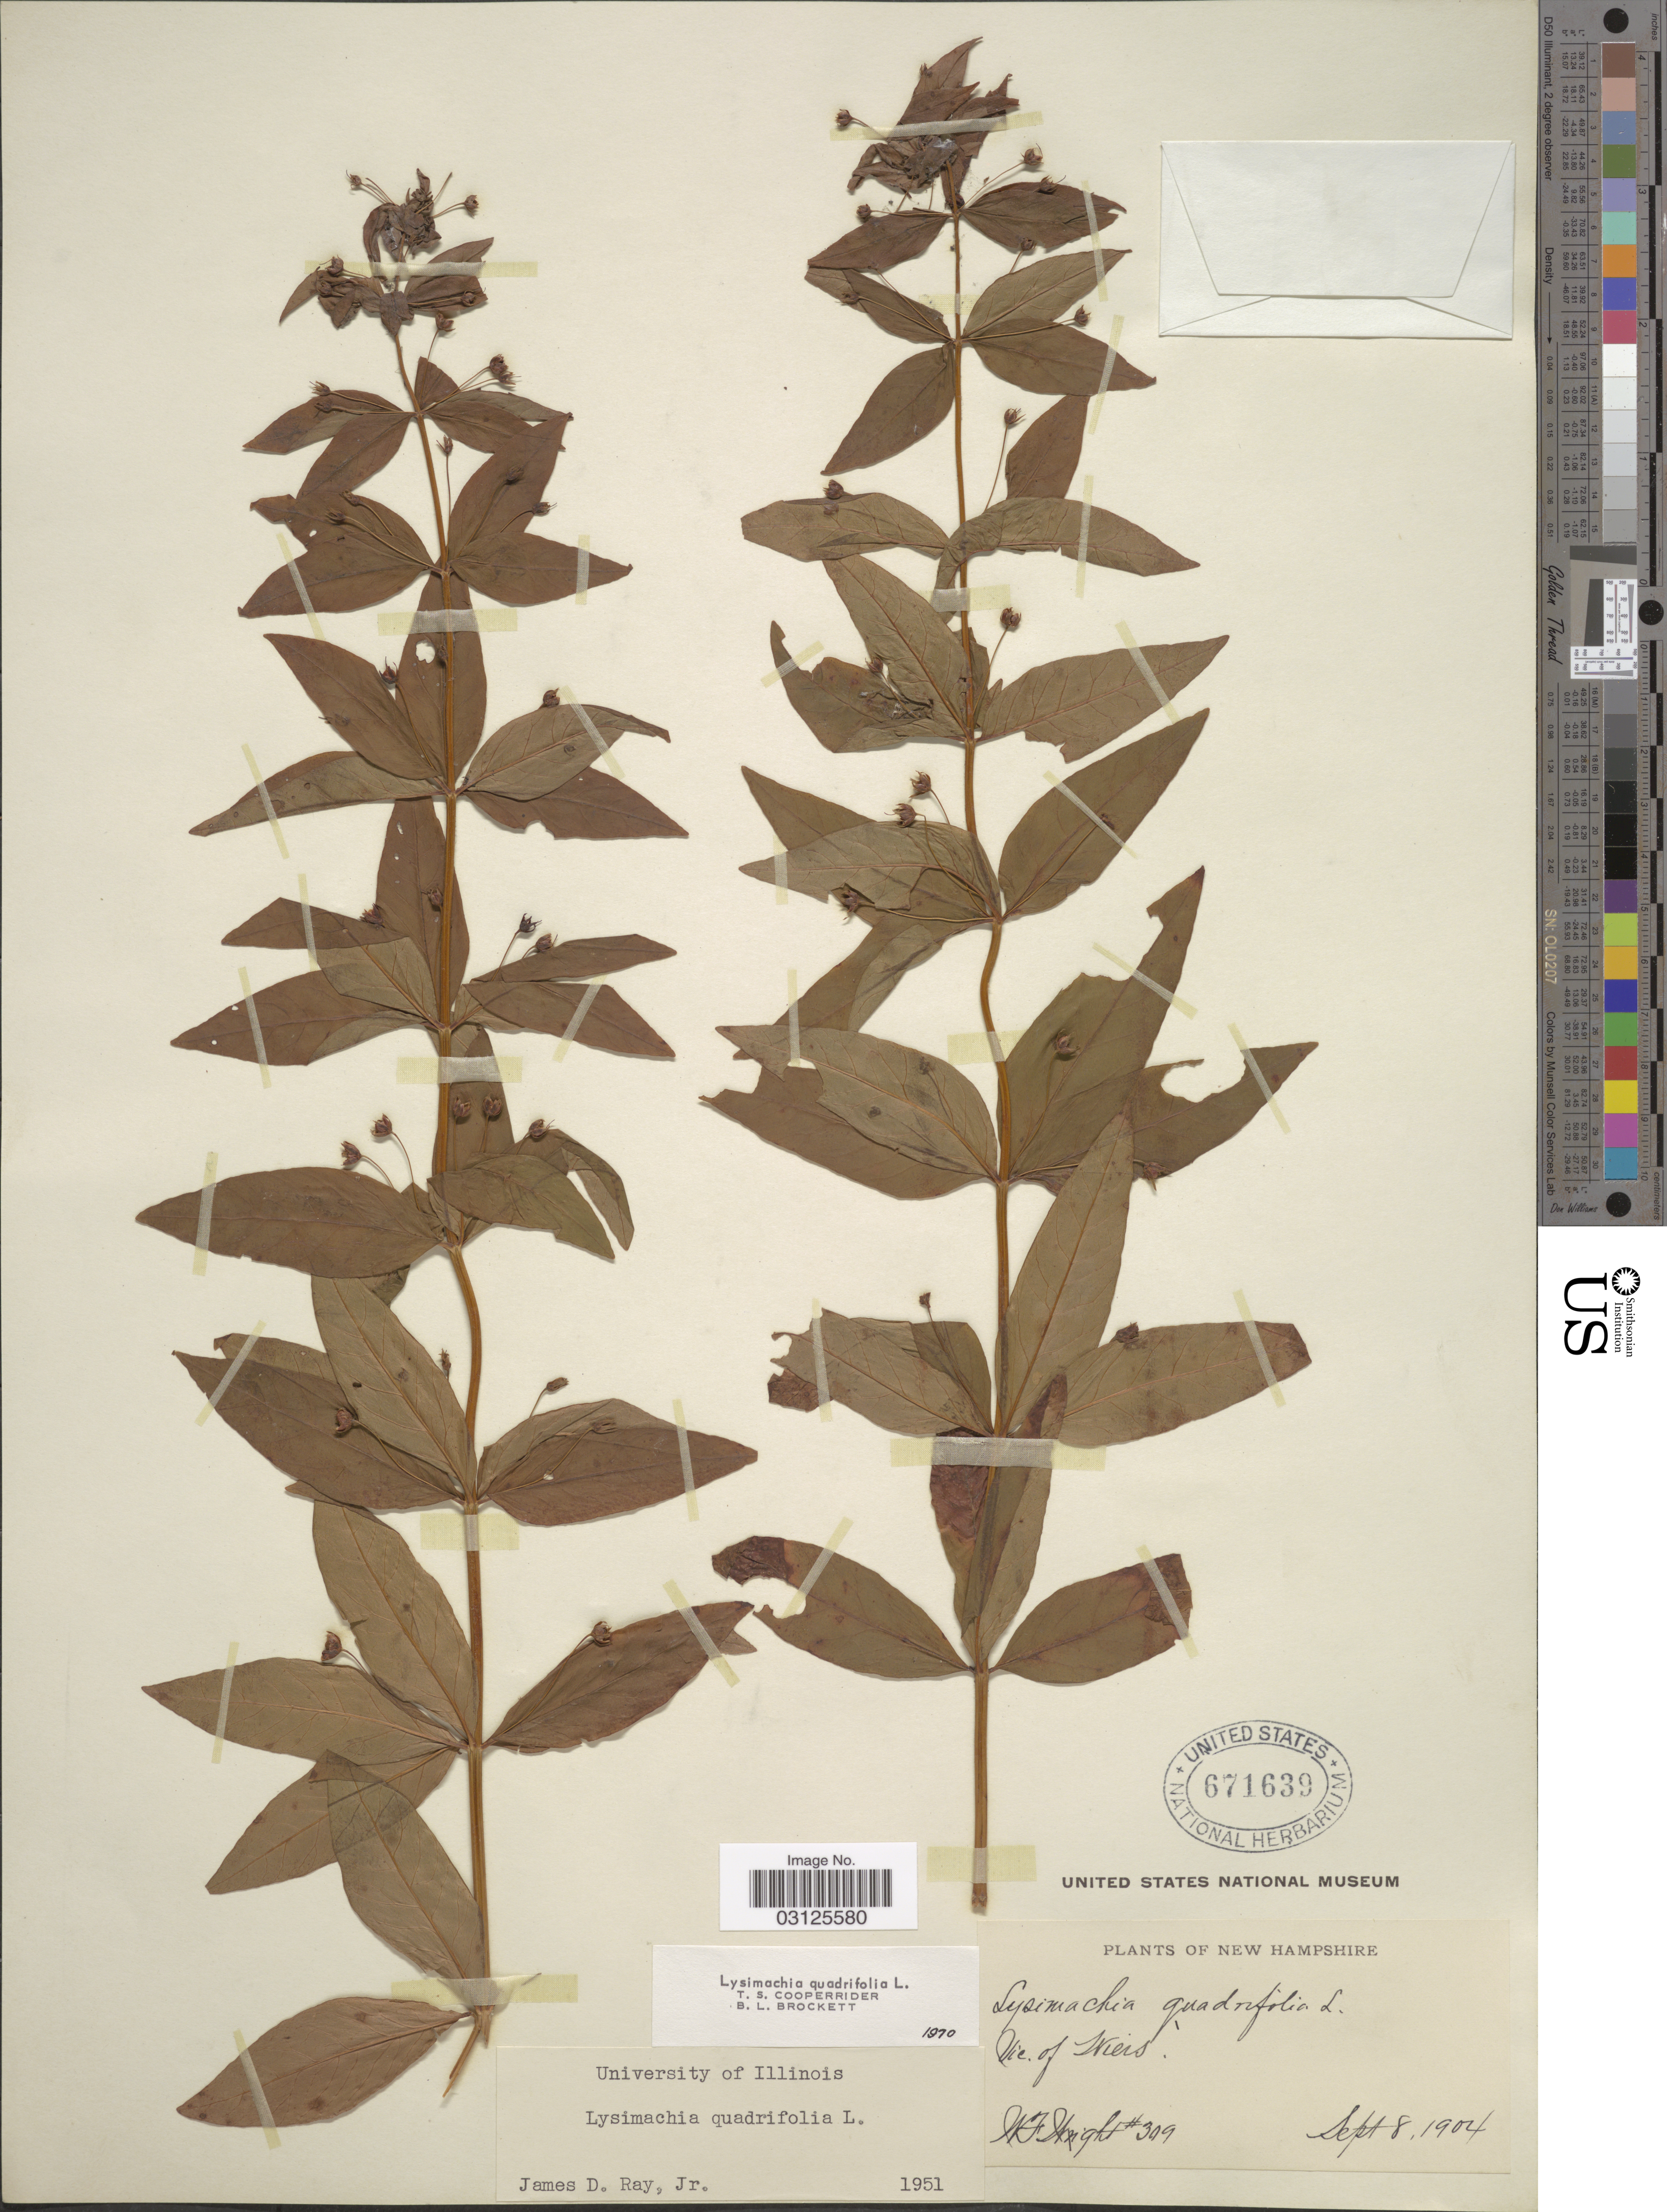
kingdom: Plantae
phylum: Tracheophyta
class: Magnoliopsida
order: Ericales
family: Primulaceae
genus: Lysimachia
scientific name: Lysimachia quadrifolia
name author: L.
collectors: W. F. Wright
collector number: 309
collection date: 1904-09-08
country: United States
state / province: New Hampshire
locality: Vic. of Wiers.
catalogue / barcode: US 671639